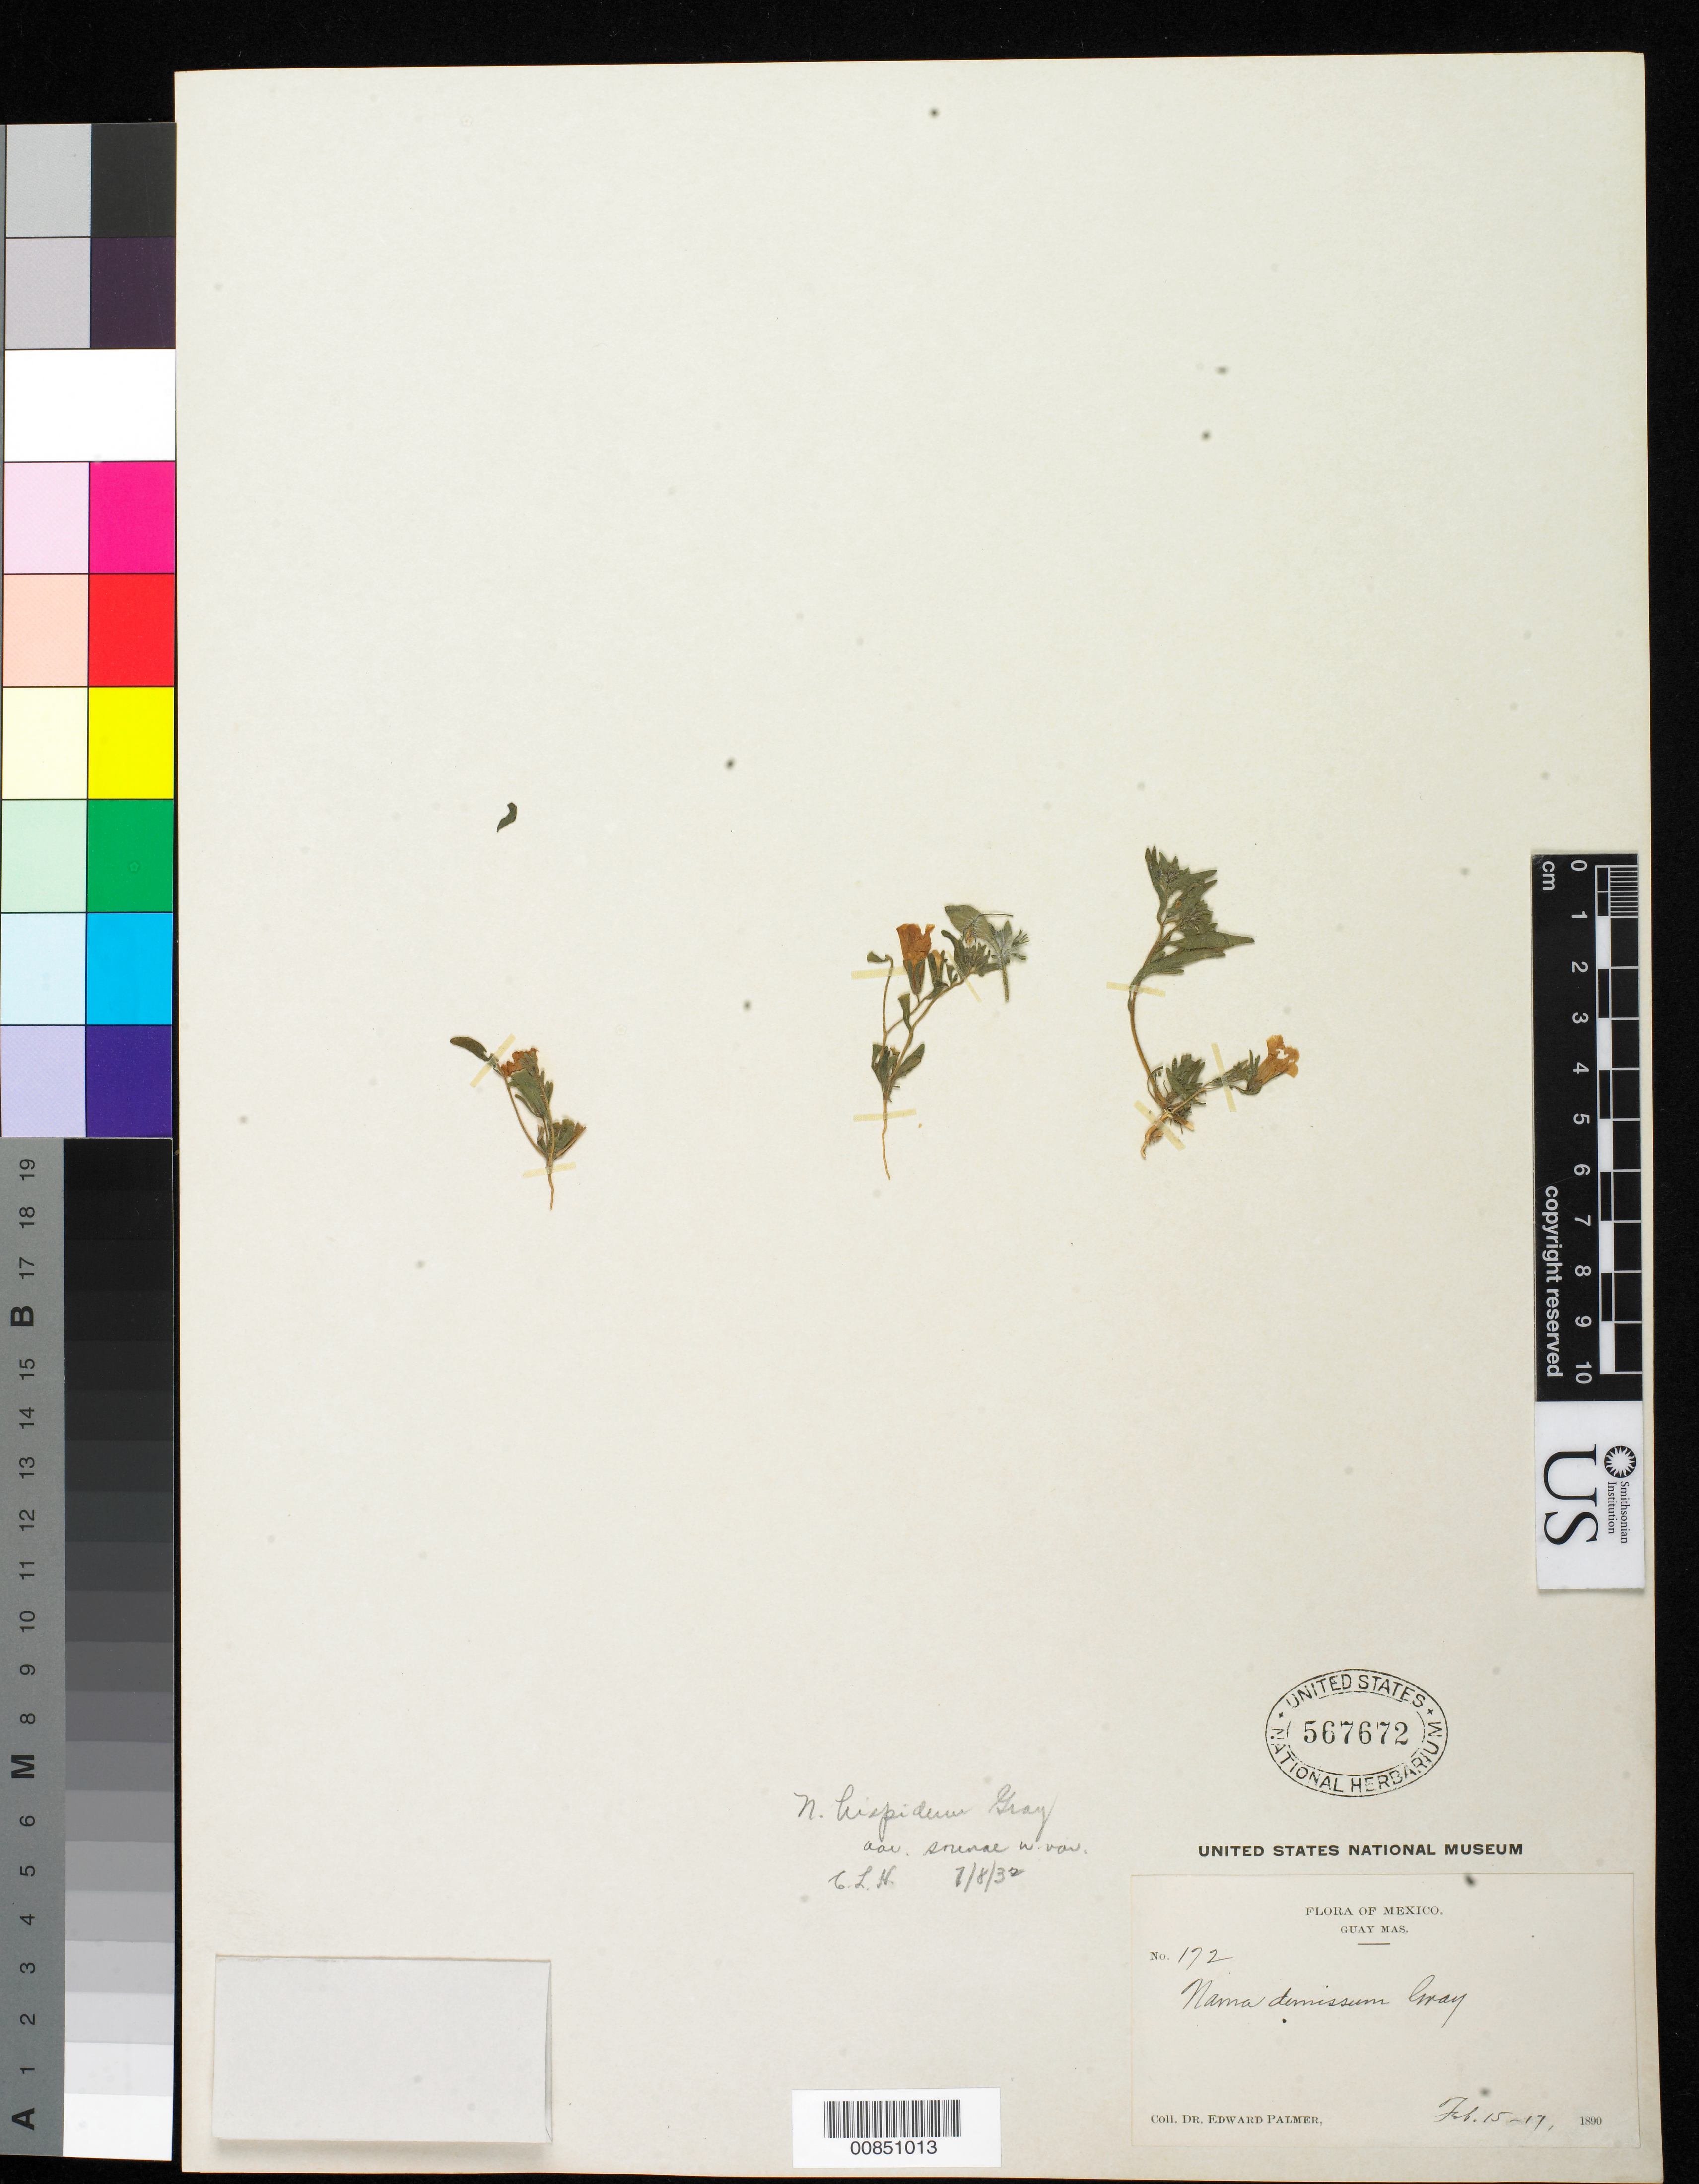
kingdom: Plantae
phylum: Tracheophyta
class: Magnoliopsida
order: Boraginales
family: Namaceae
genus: Nama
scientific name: Nama hispida var. sonorae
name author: C.L. Hitchc.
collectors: E. Palmer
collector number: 172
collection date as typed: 15 Feb 1890 to 17 Feb 1890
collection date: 1890-02-15/1890-02-17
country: Mexico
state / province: Sonora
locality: Guaymas, Sonora.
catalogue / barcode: US 567672